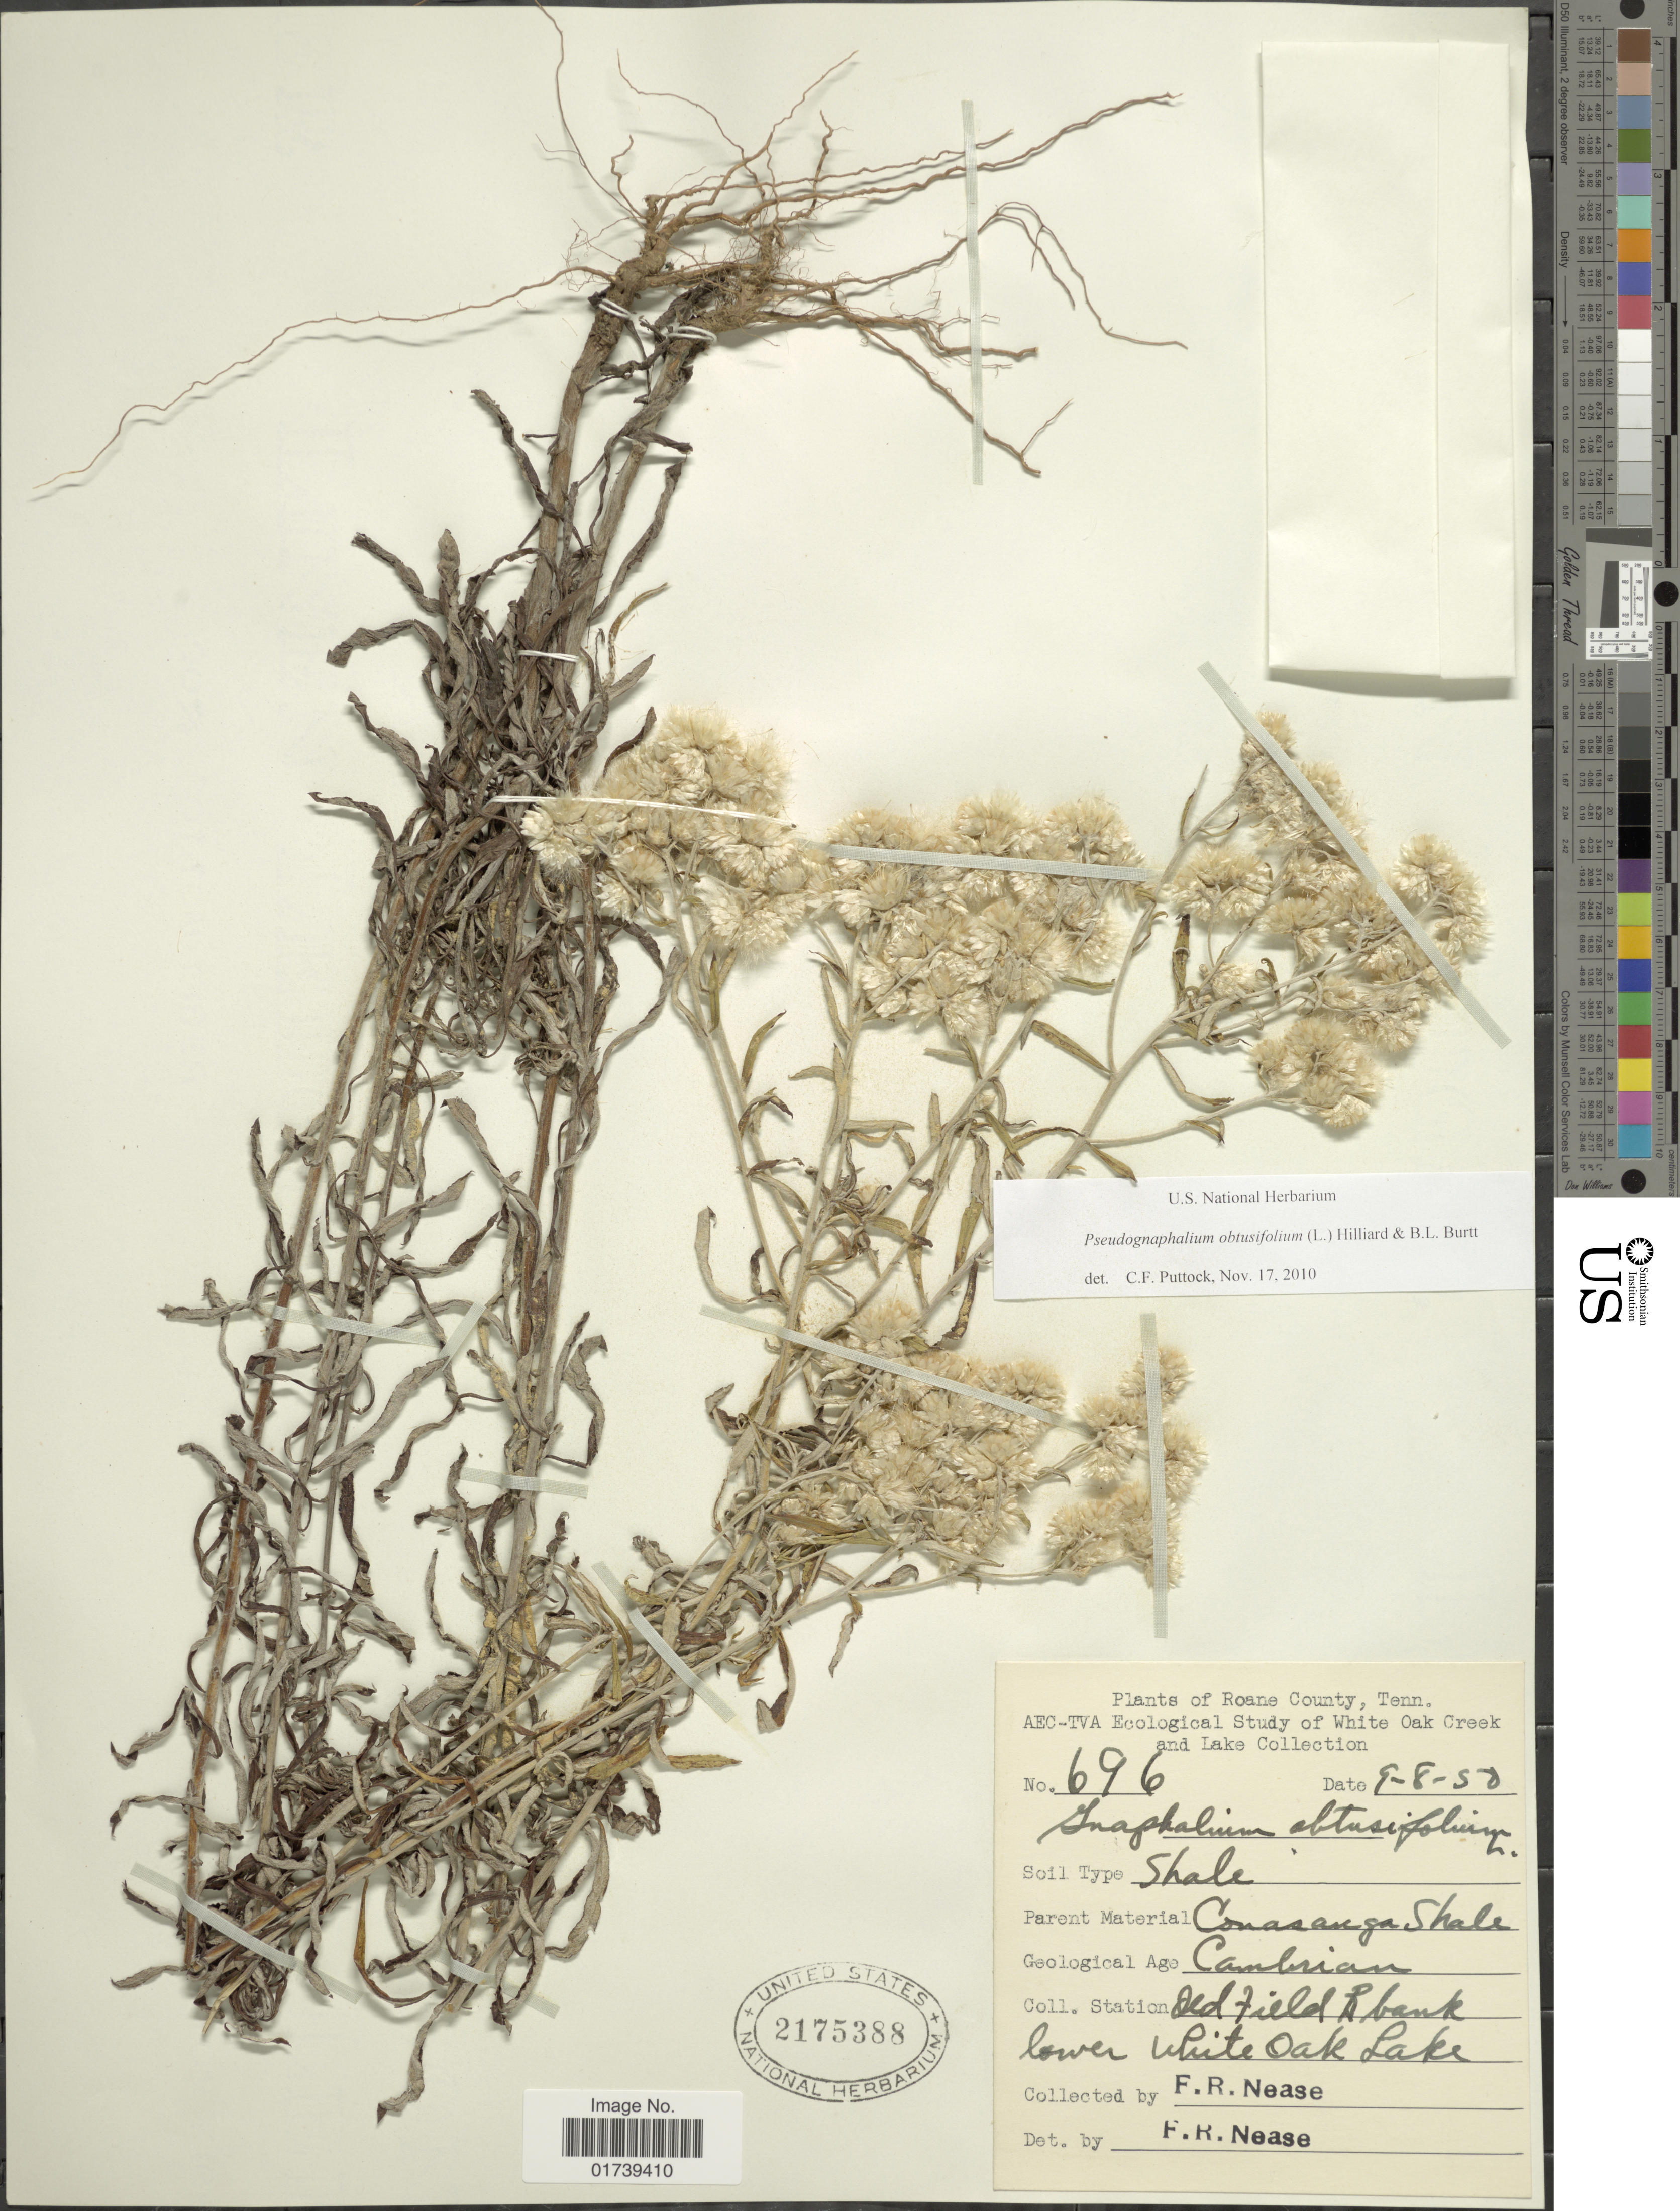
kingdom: Plantae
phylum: Tracheophyta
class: Magnoliopsida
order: Asterales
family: Asteraceae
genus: Pseudognaphalium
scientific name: Pseudognaphalium obtusifolium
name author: (L.) Hilliard & B.L. Burtt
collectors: F. Nease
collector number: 696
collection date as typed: Transcribed d/m/y: 8/9/50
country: United States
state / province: Tennessee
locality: Roane County, Tenn., lower white Oak Lake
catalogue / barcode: US 2175388